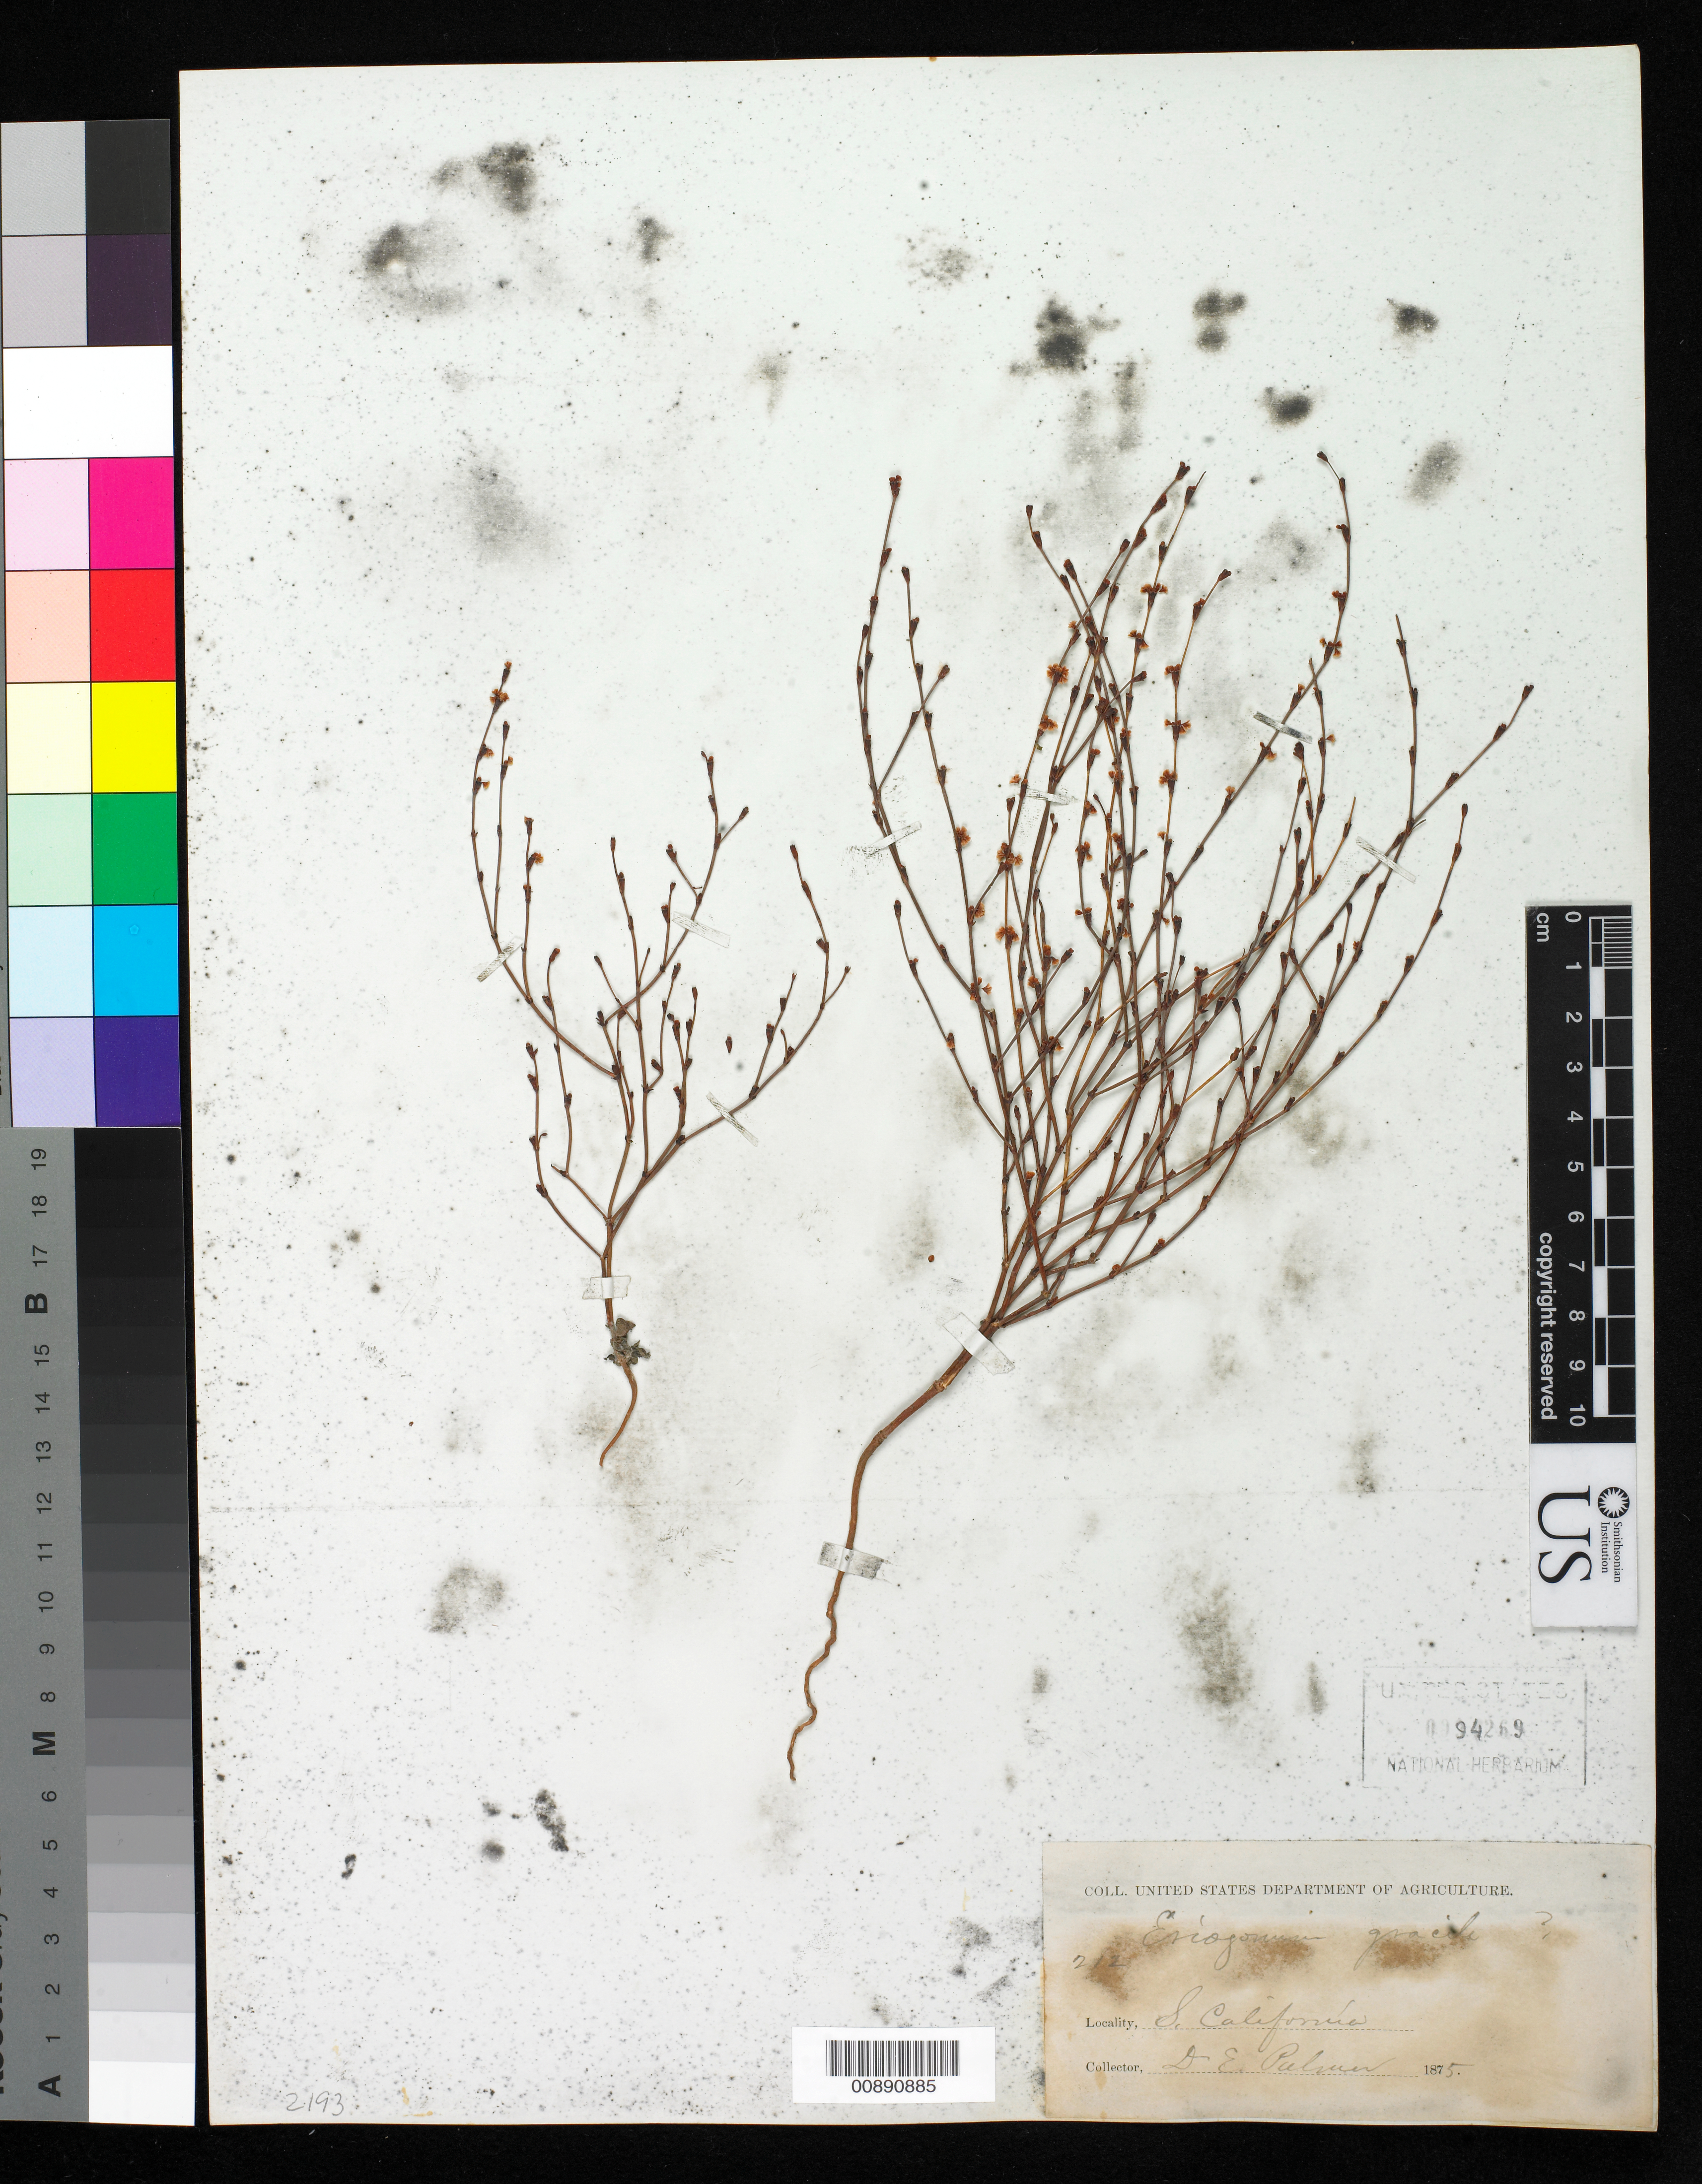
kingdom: Plantae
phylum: Tracheophyta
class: Magnoliopsida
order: Caryophyllales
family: Polygonaceae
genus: Eriogonum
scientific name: Eriogonum gracile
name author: Benth.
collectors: E. Palmer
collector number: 212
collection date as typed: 1875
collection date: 1875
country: United States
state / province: California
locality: S California.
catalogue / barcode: US 94269